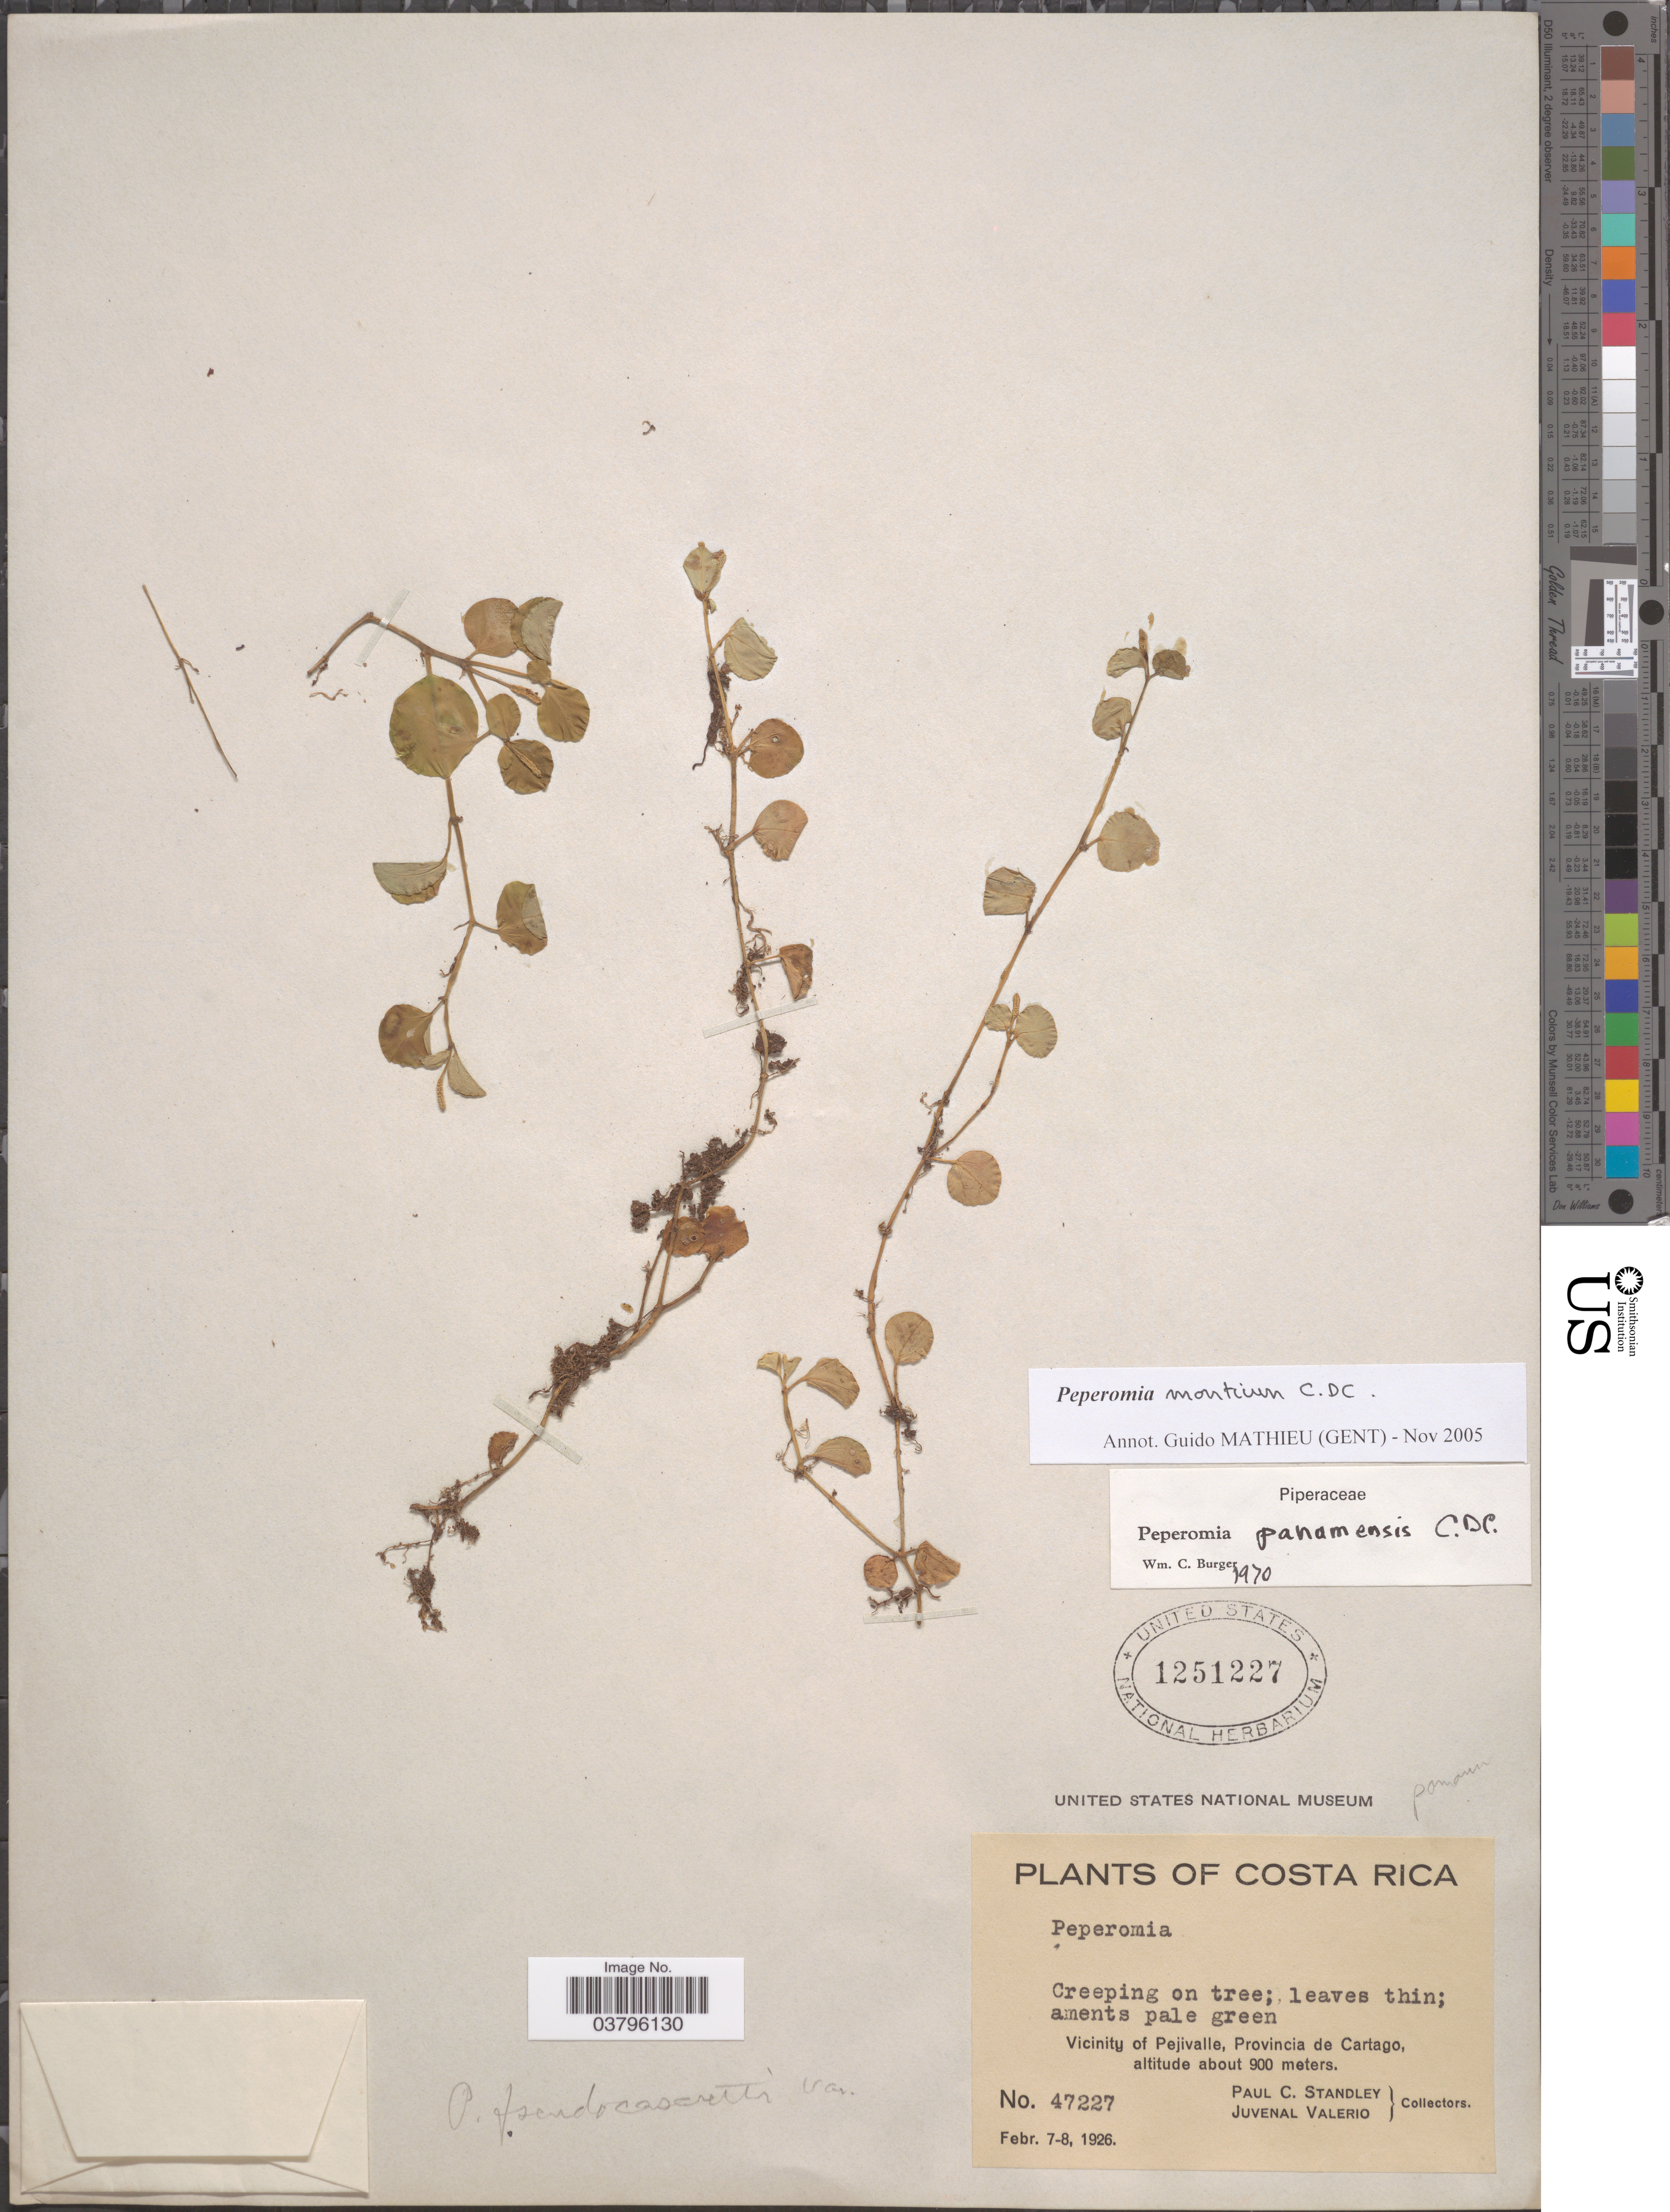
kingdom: Plantae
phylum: Tracheophyta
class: Magnoliopsida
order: Piperales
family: Piperaceae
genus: Peperomia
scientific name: Peperomia montium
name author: C. DC.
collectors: P. C. Standley & J. Valerio R.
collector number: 47227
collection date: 1926-02-07/1926-02-08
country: Costa Rica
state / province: Cartago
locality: Vicinity of Pejivalle.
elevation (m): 900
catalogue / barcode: US 1251227